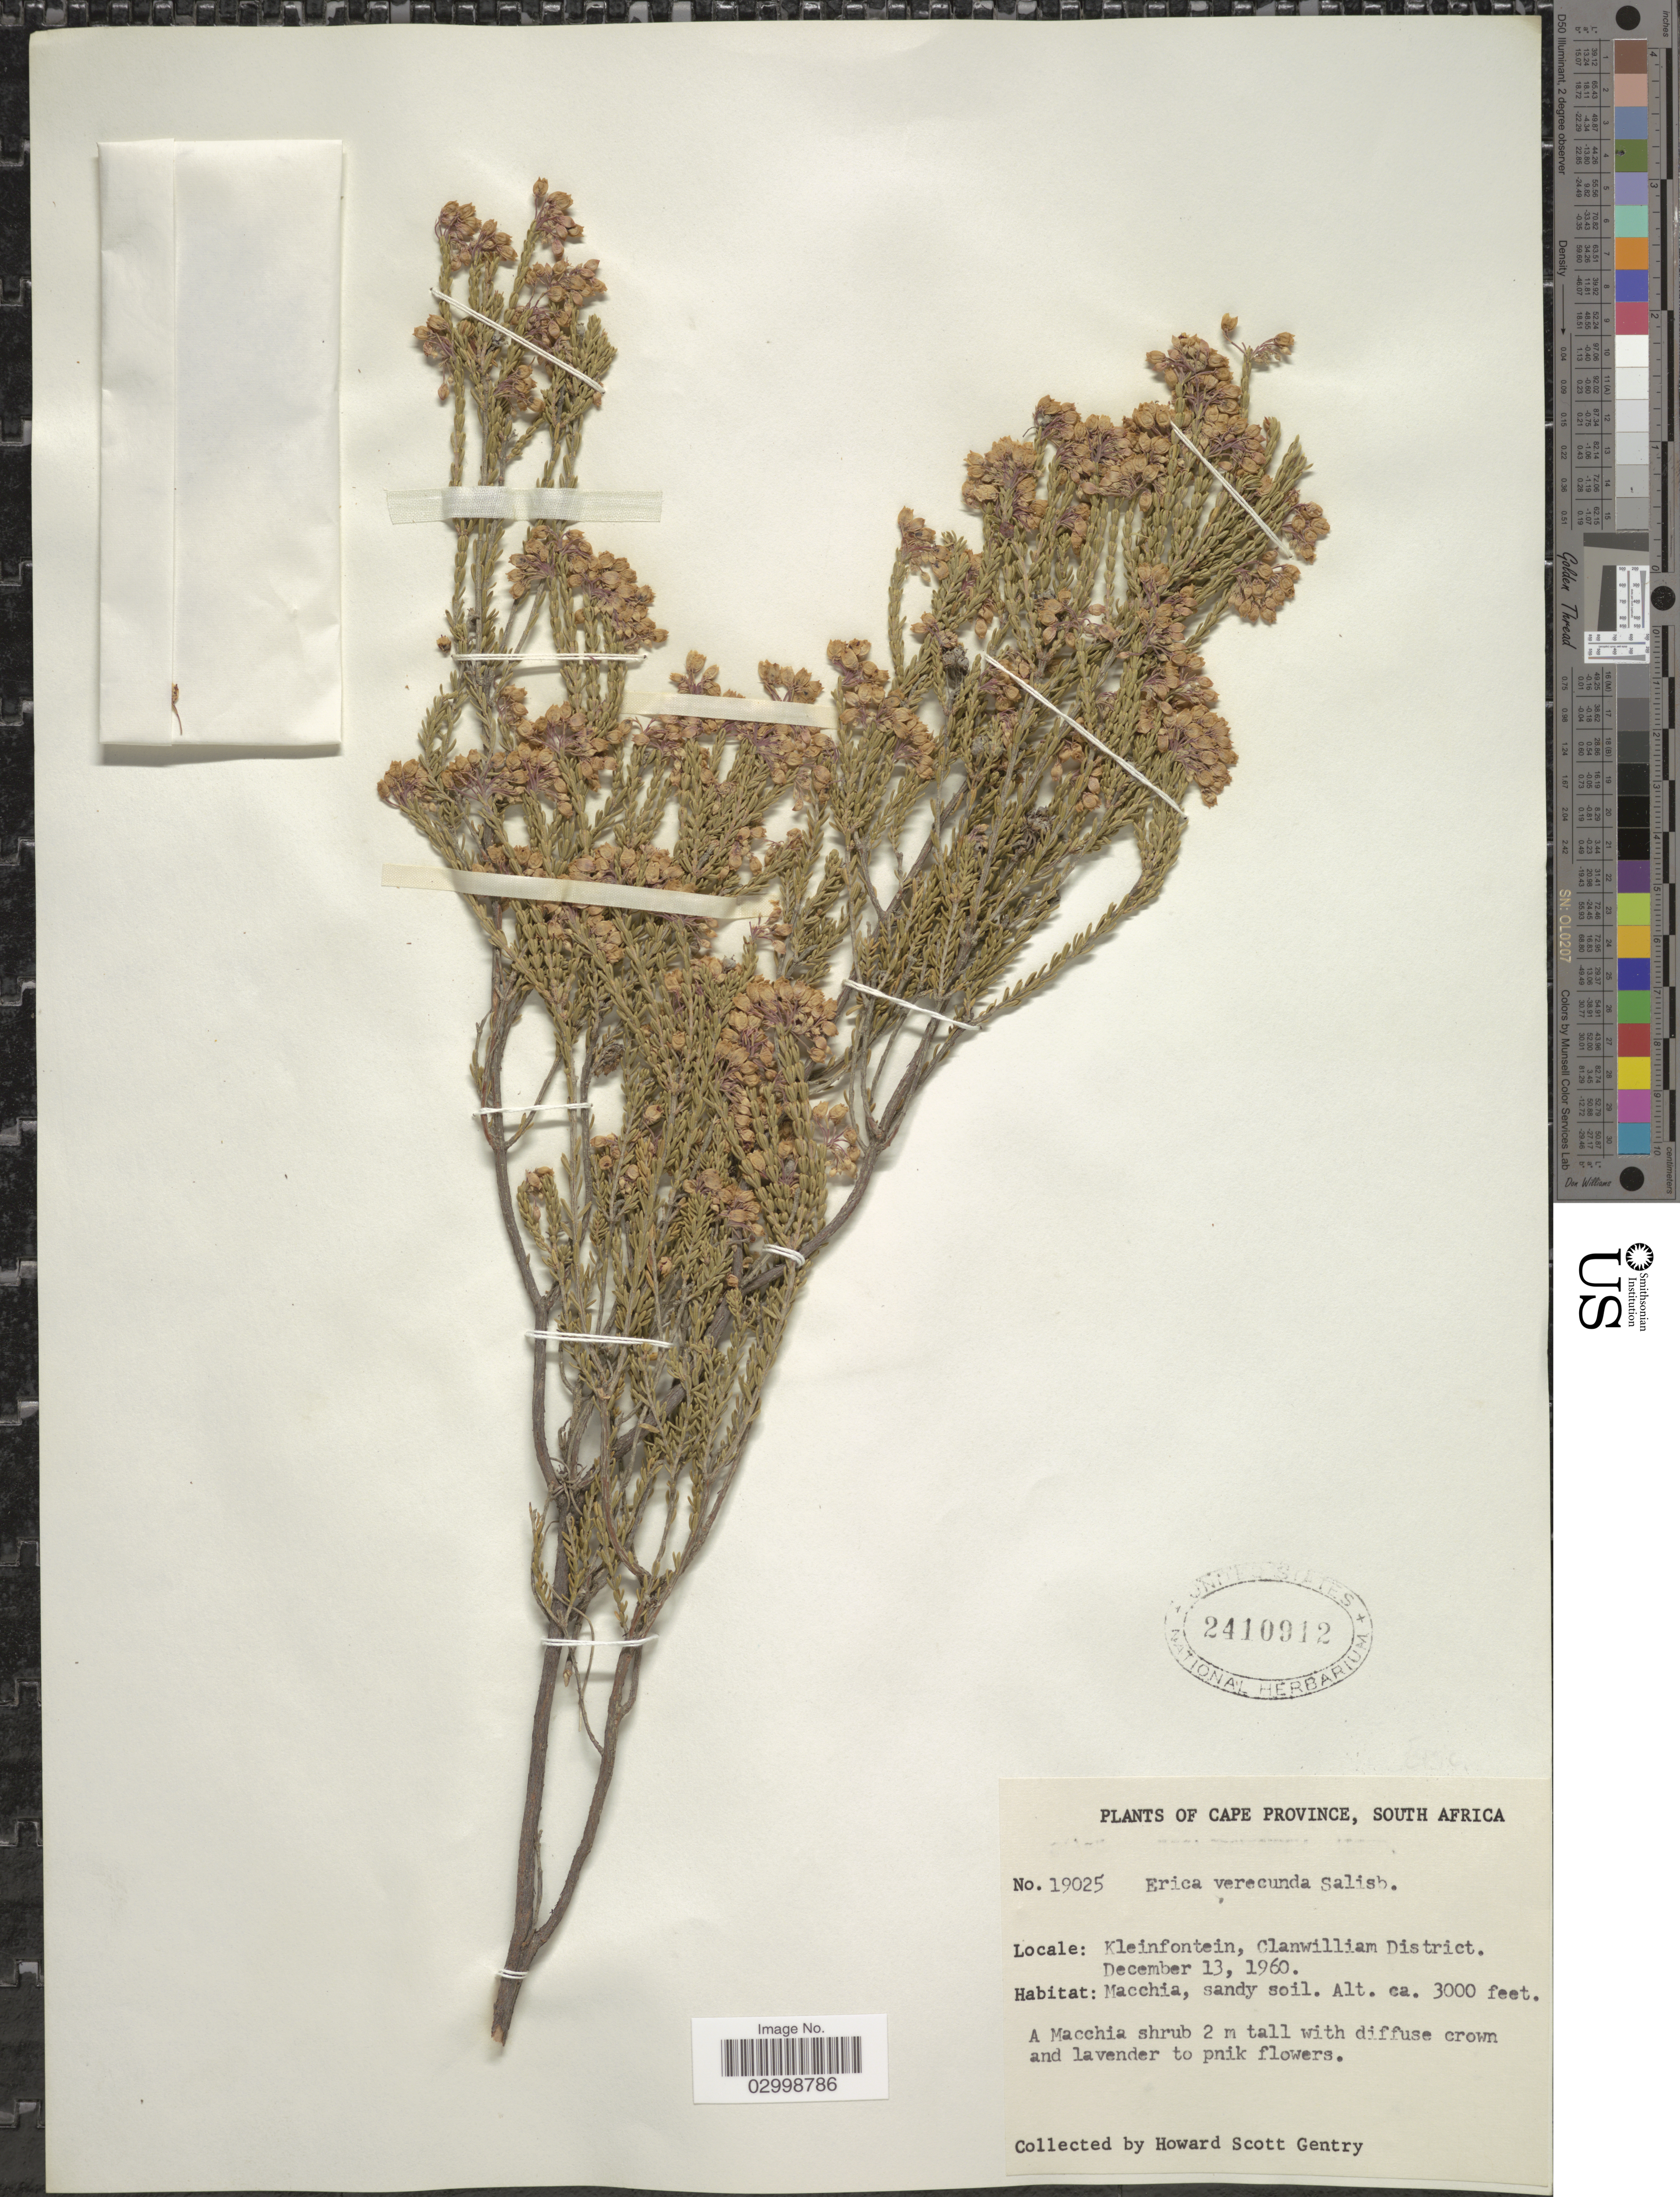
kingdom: Plantae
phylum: Tracheophyta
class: Magnoliopsida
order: Ericales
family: Ericaceae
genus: Erica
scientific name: Erica verecunda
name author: Salisb.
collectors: H. S. Gentry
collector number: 19025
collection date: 1960-12-13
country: South Africa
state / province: Western Cape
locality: Kleinfontein, Clanwilliam District.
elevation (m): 914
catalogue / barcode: US 2410912